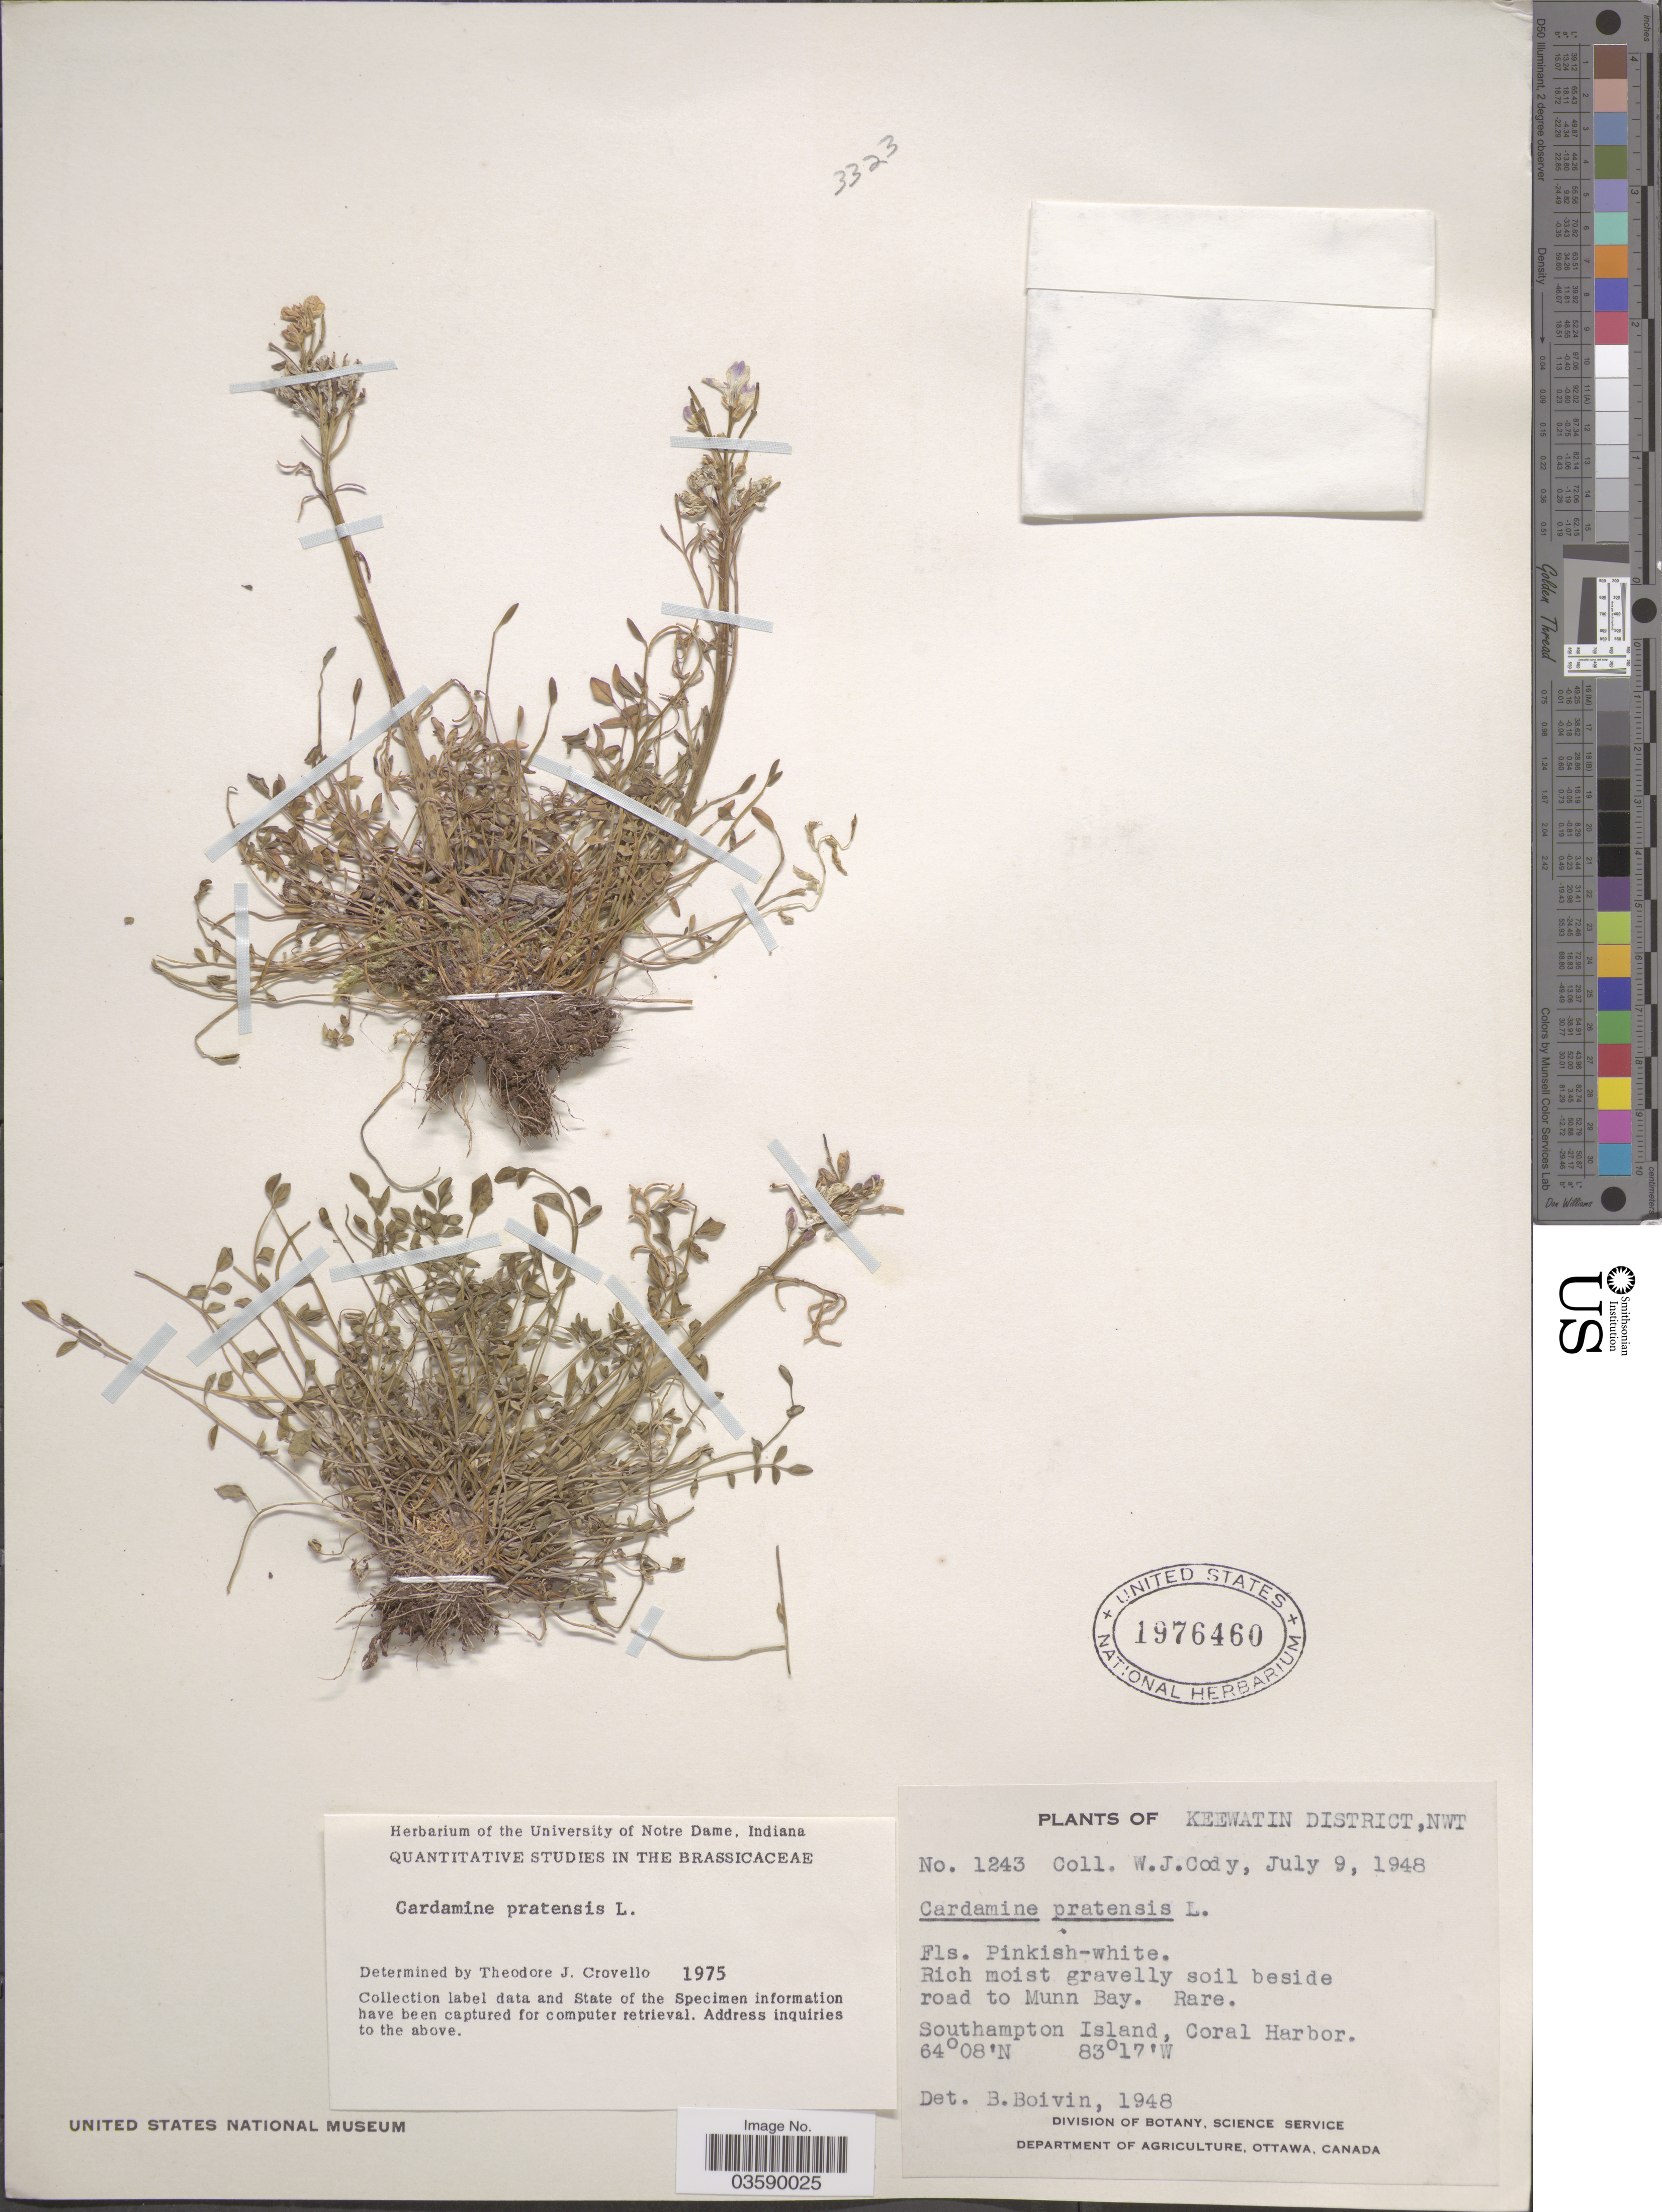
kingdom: Plantae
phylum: Tracheophyta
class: Magnoliopsida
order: Brassicales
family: Brassicaceae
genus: Cardamine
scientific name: Cardamine pratensis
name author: L.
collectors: W. Cody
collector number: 1243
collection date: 1948-07-09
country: Canada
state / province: Northwest Territories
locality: Keewatin District, NWT. Beside road to Munn Bay. Southampton Island, Coral Harbor.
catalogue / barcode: US 1976460